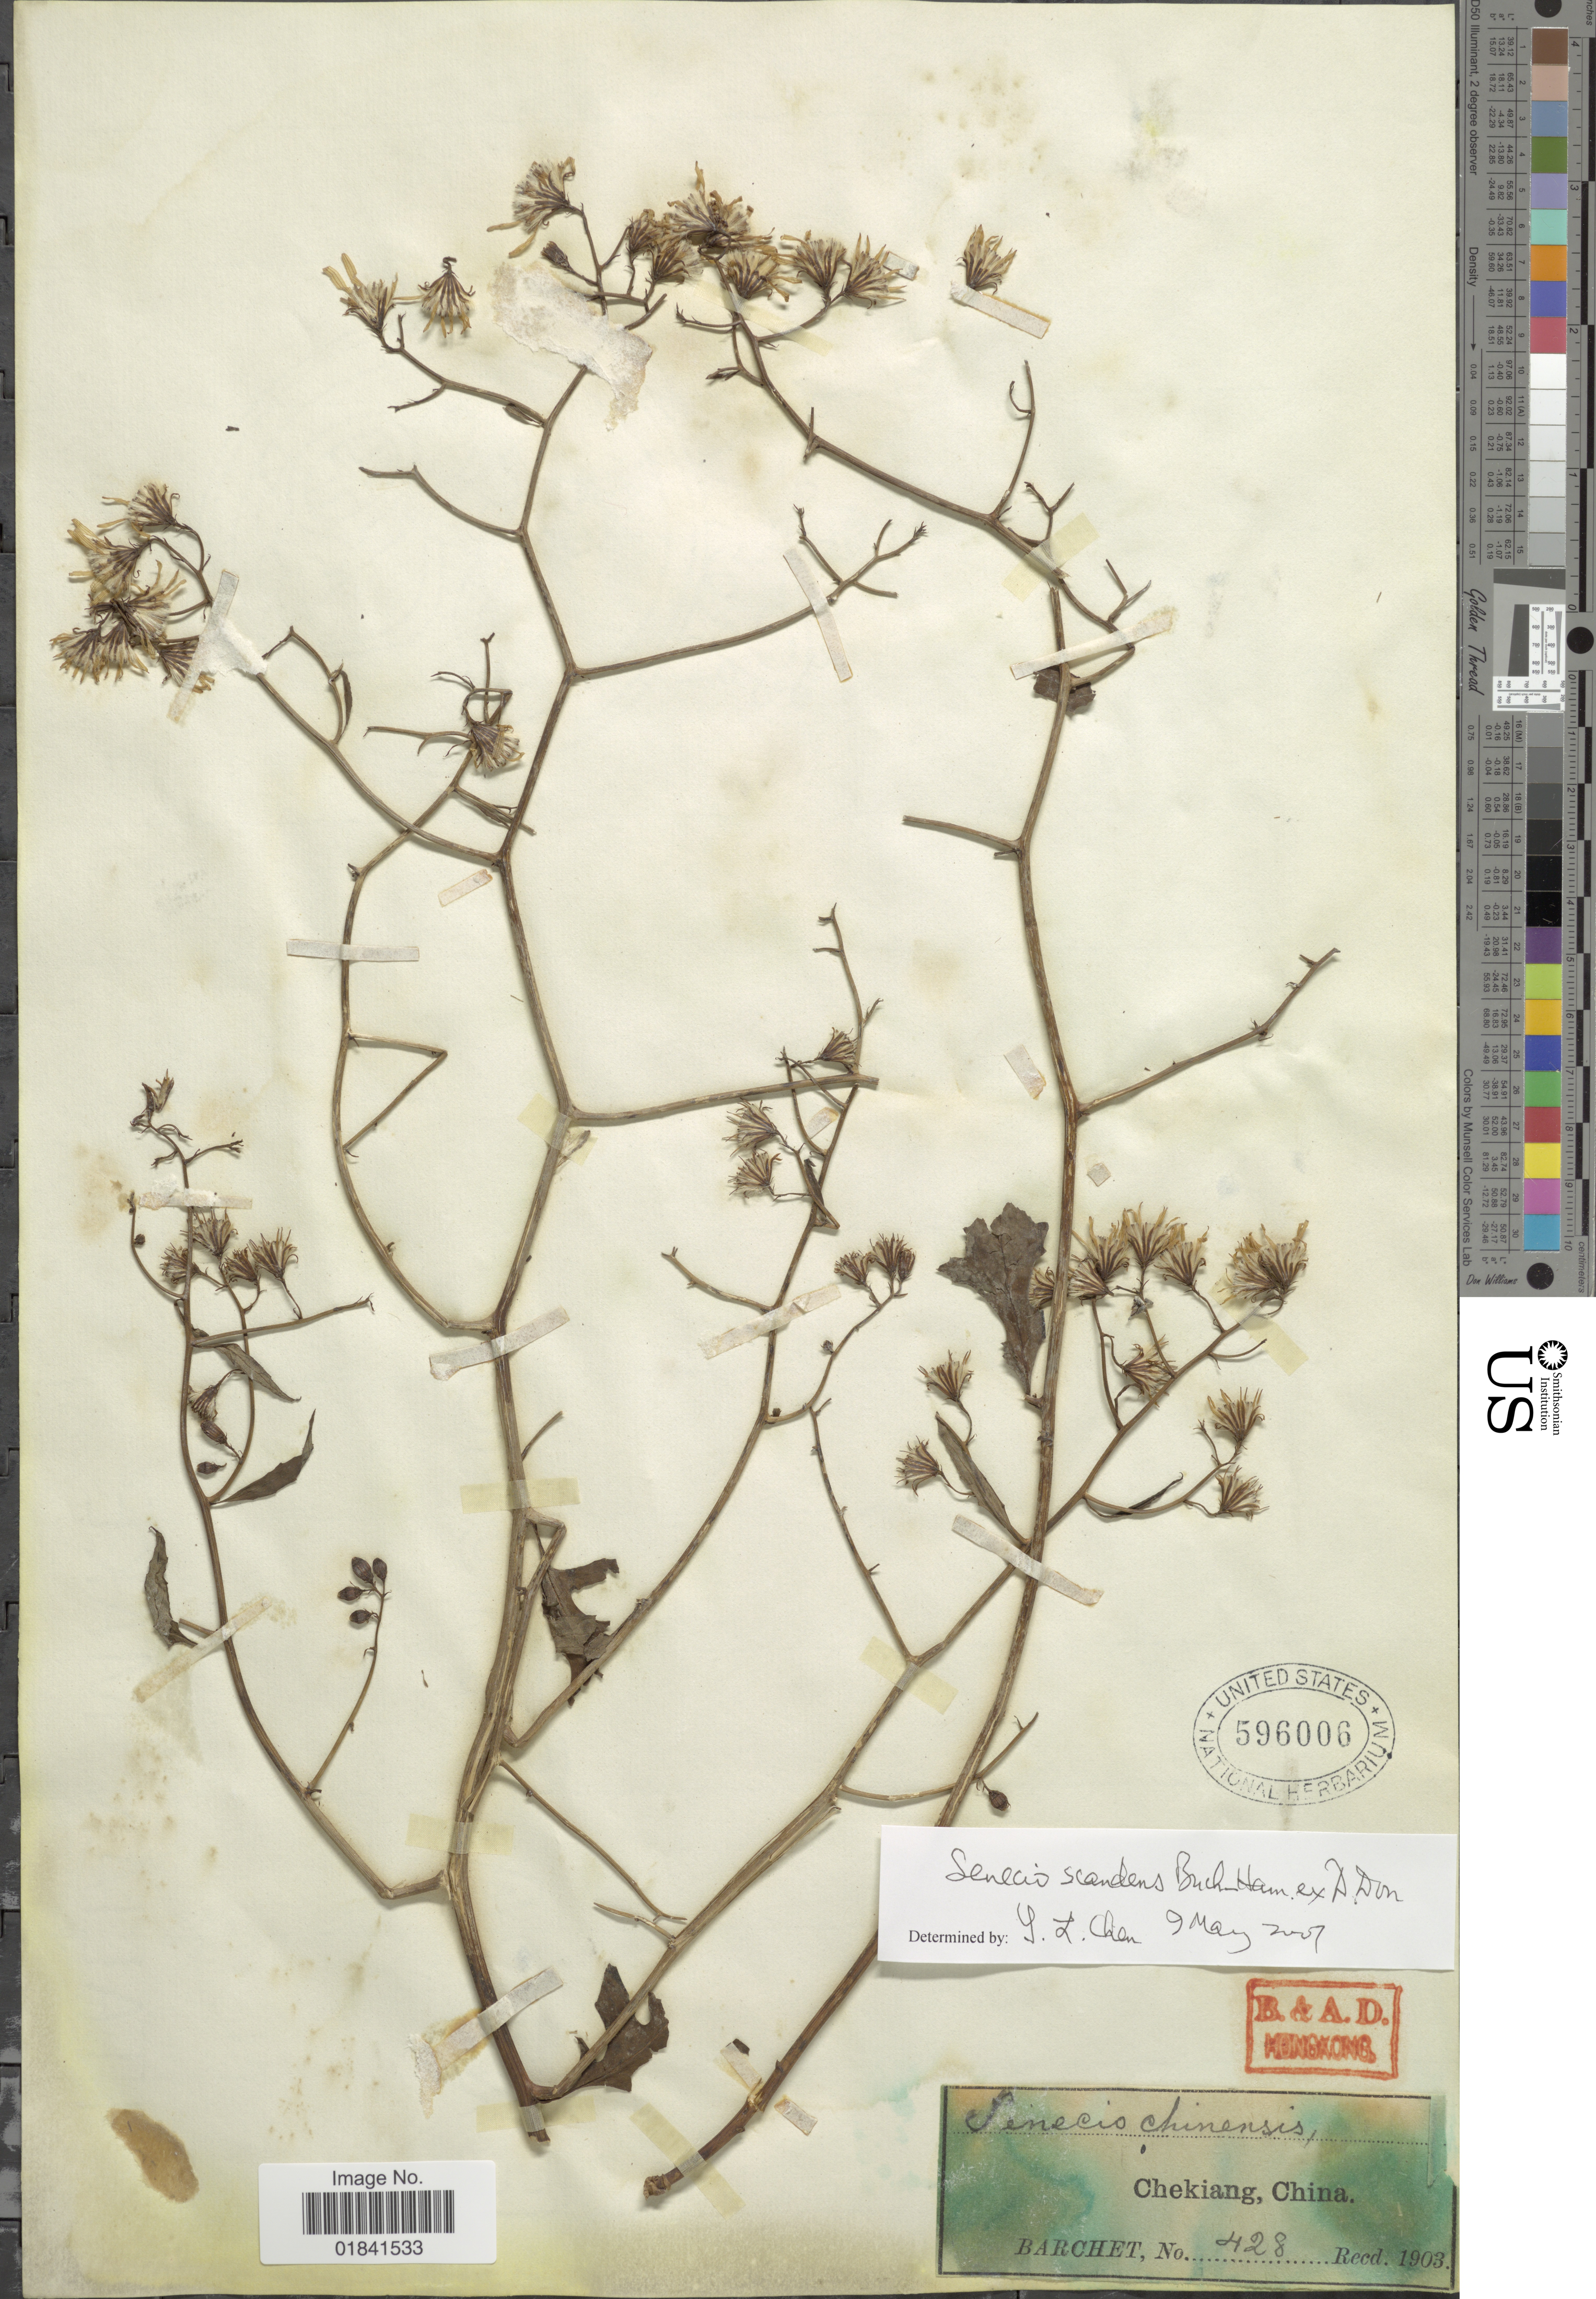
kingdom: Plantae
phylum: Tracheophyta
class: Magnoliopsida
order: Asterales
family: Asteraceae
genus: Senecio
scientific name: Senecio scandens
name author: Buch.-Ham. ex D. Don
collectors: Barchet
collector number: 428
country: China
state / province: Zhejiang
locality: Chekiang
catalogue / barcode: US 596006